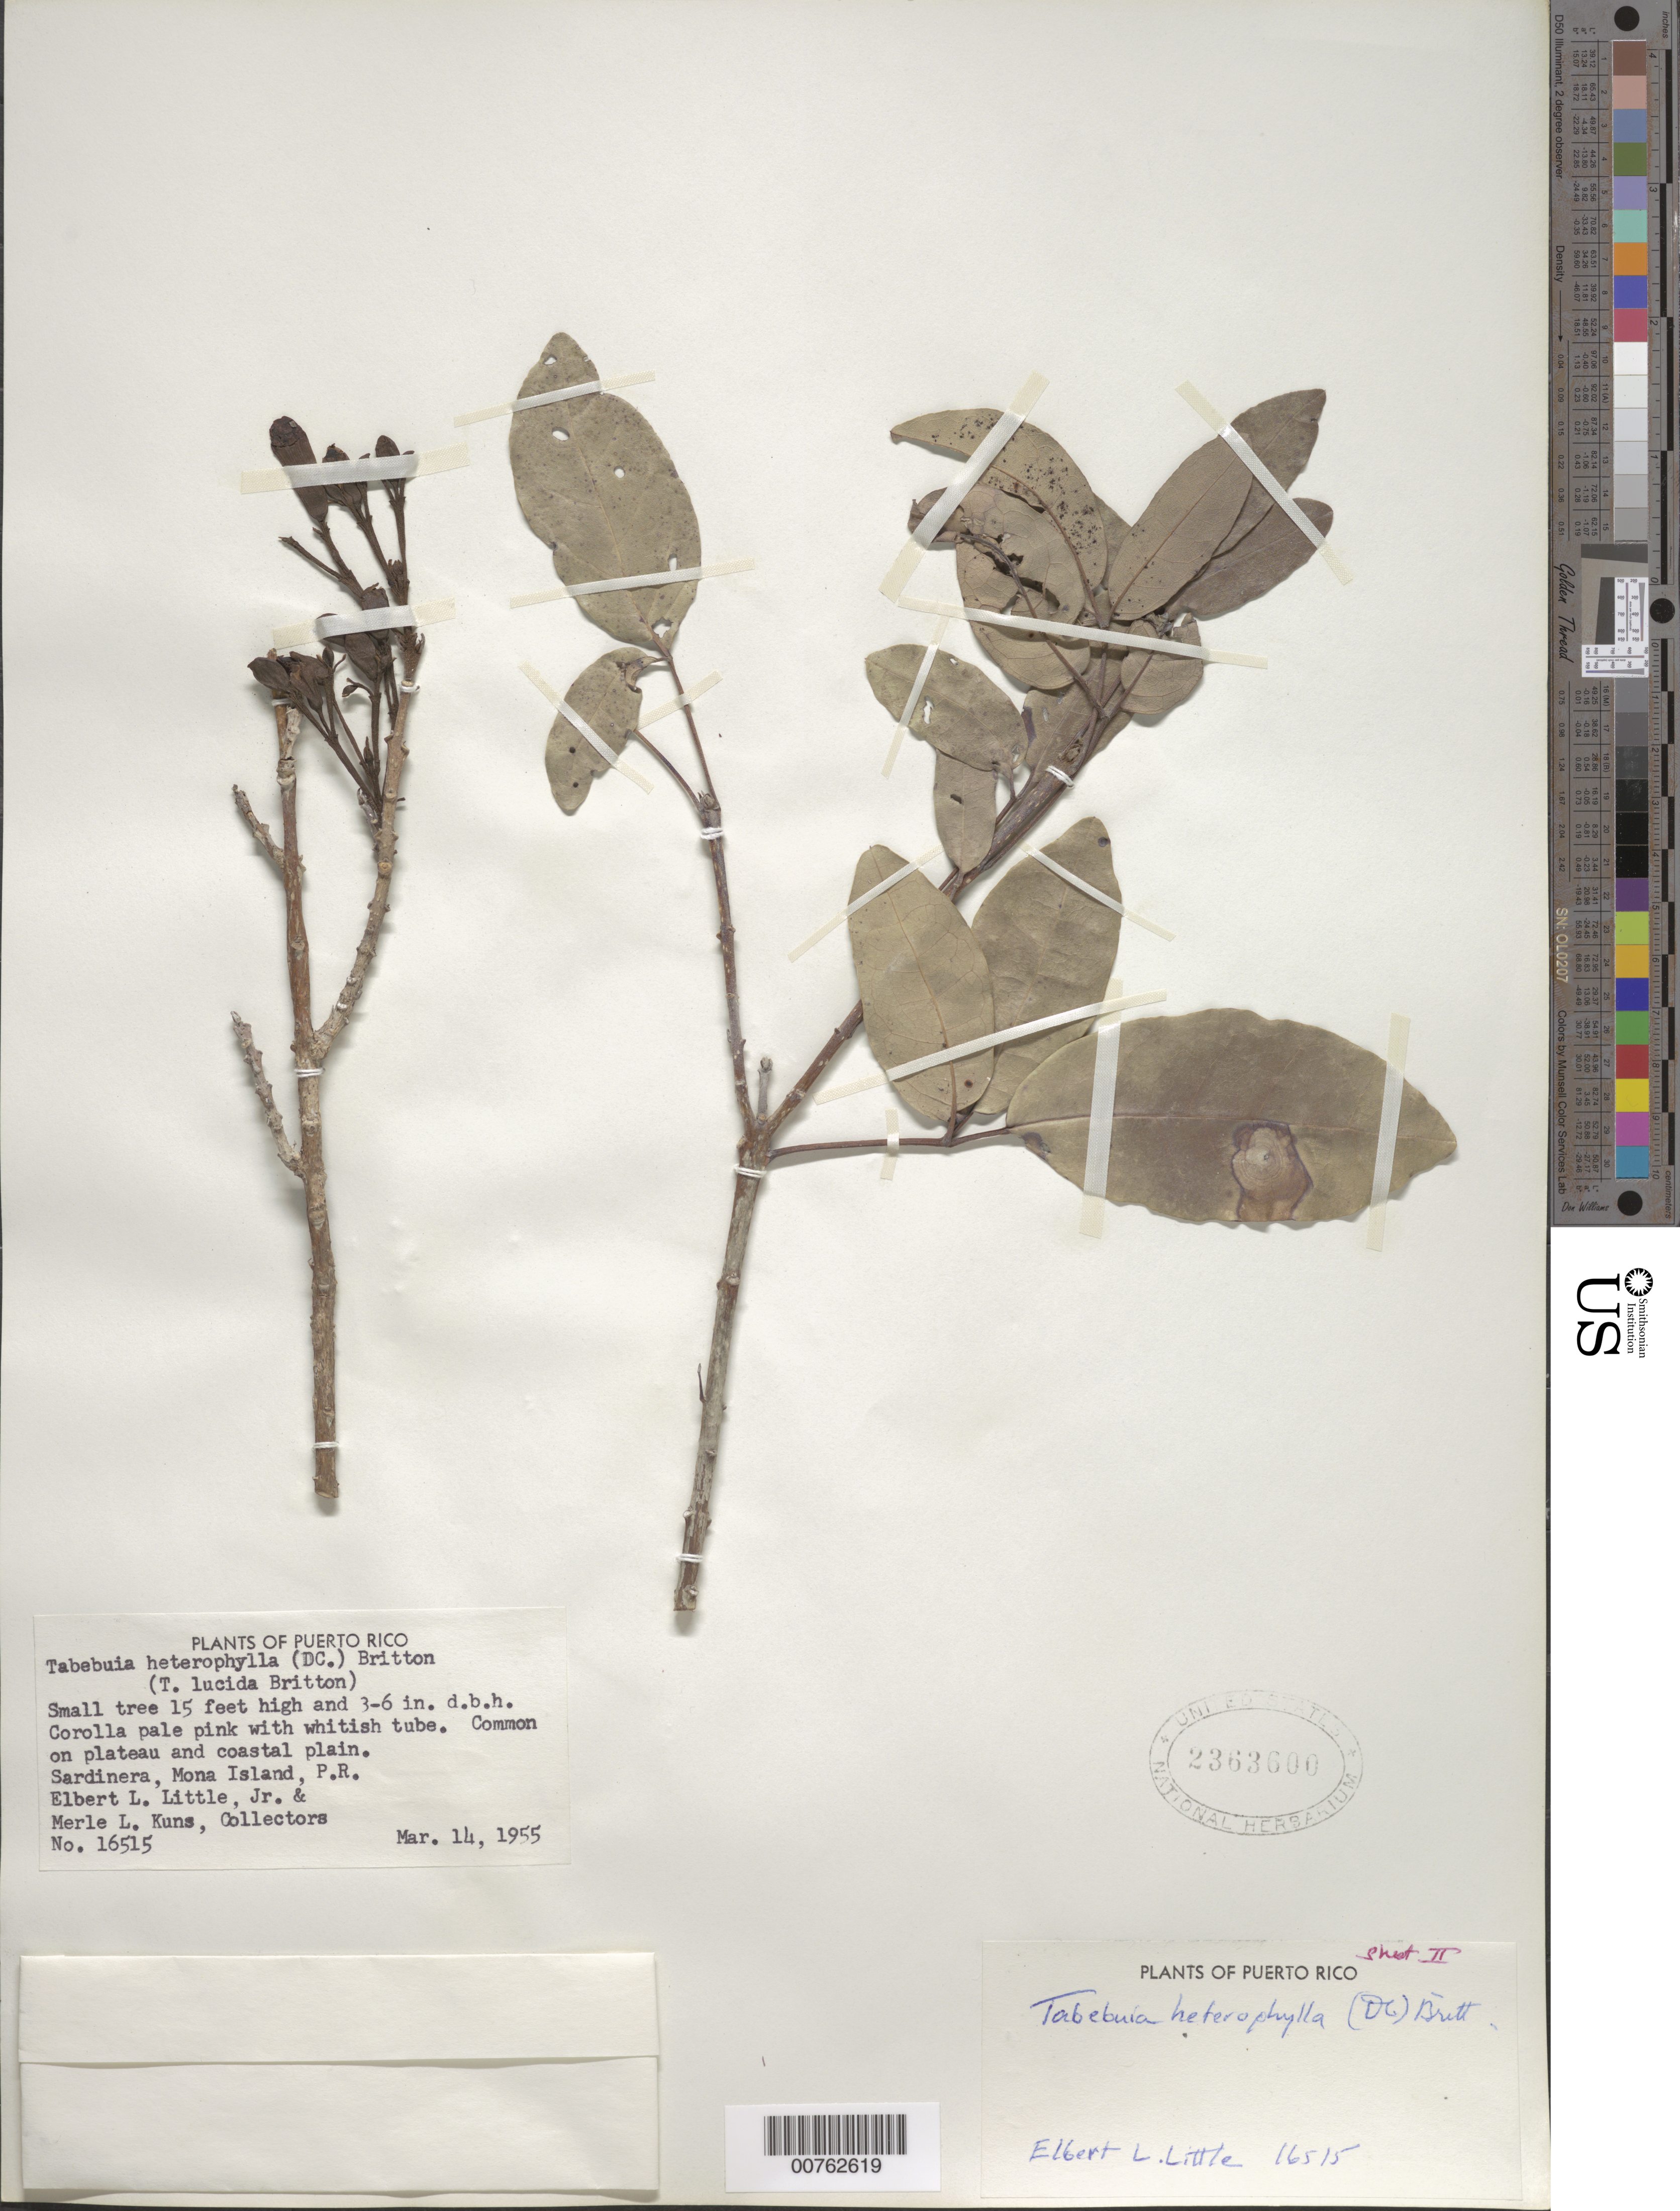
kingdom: Plantae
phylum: Tracheophyta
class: Magnoliopsida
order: Lamiales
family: Bignoniaceae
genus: Tabebuia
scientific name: Tabebuia heterophylla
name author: (DC.) Britton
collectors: E. L. Little & M. Kuns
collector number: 16515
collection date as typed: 14 Mar 1955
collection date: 1955-03-14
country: Puerto Rico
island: Mona I.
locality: Sardinera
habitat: Common on plateau and coastal plain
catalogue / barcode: US 2363600